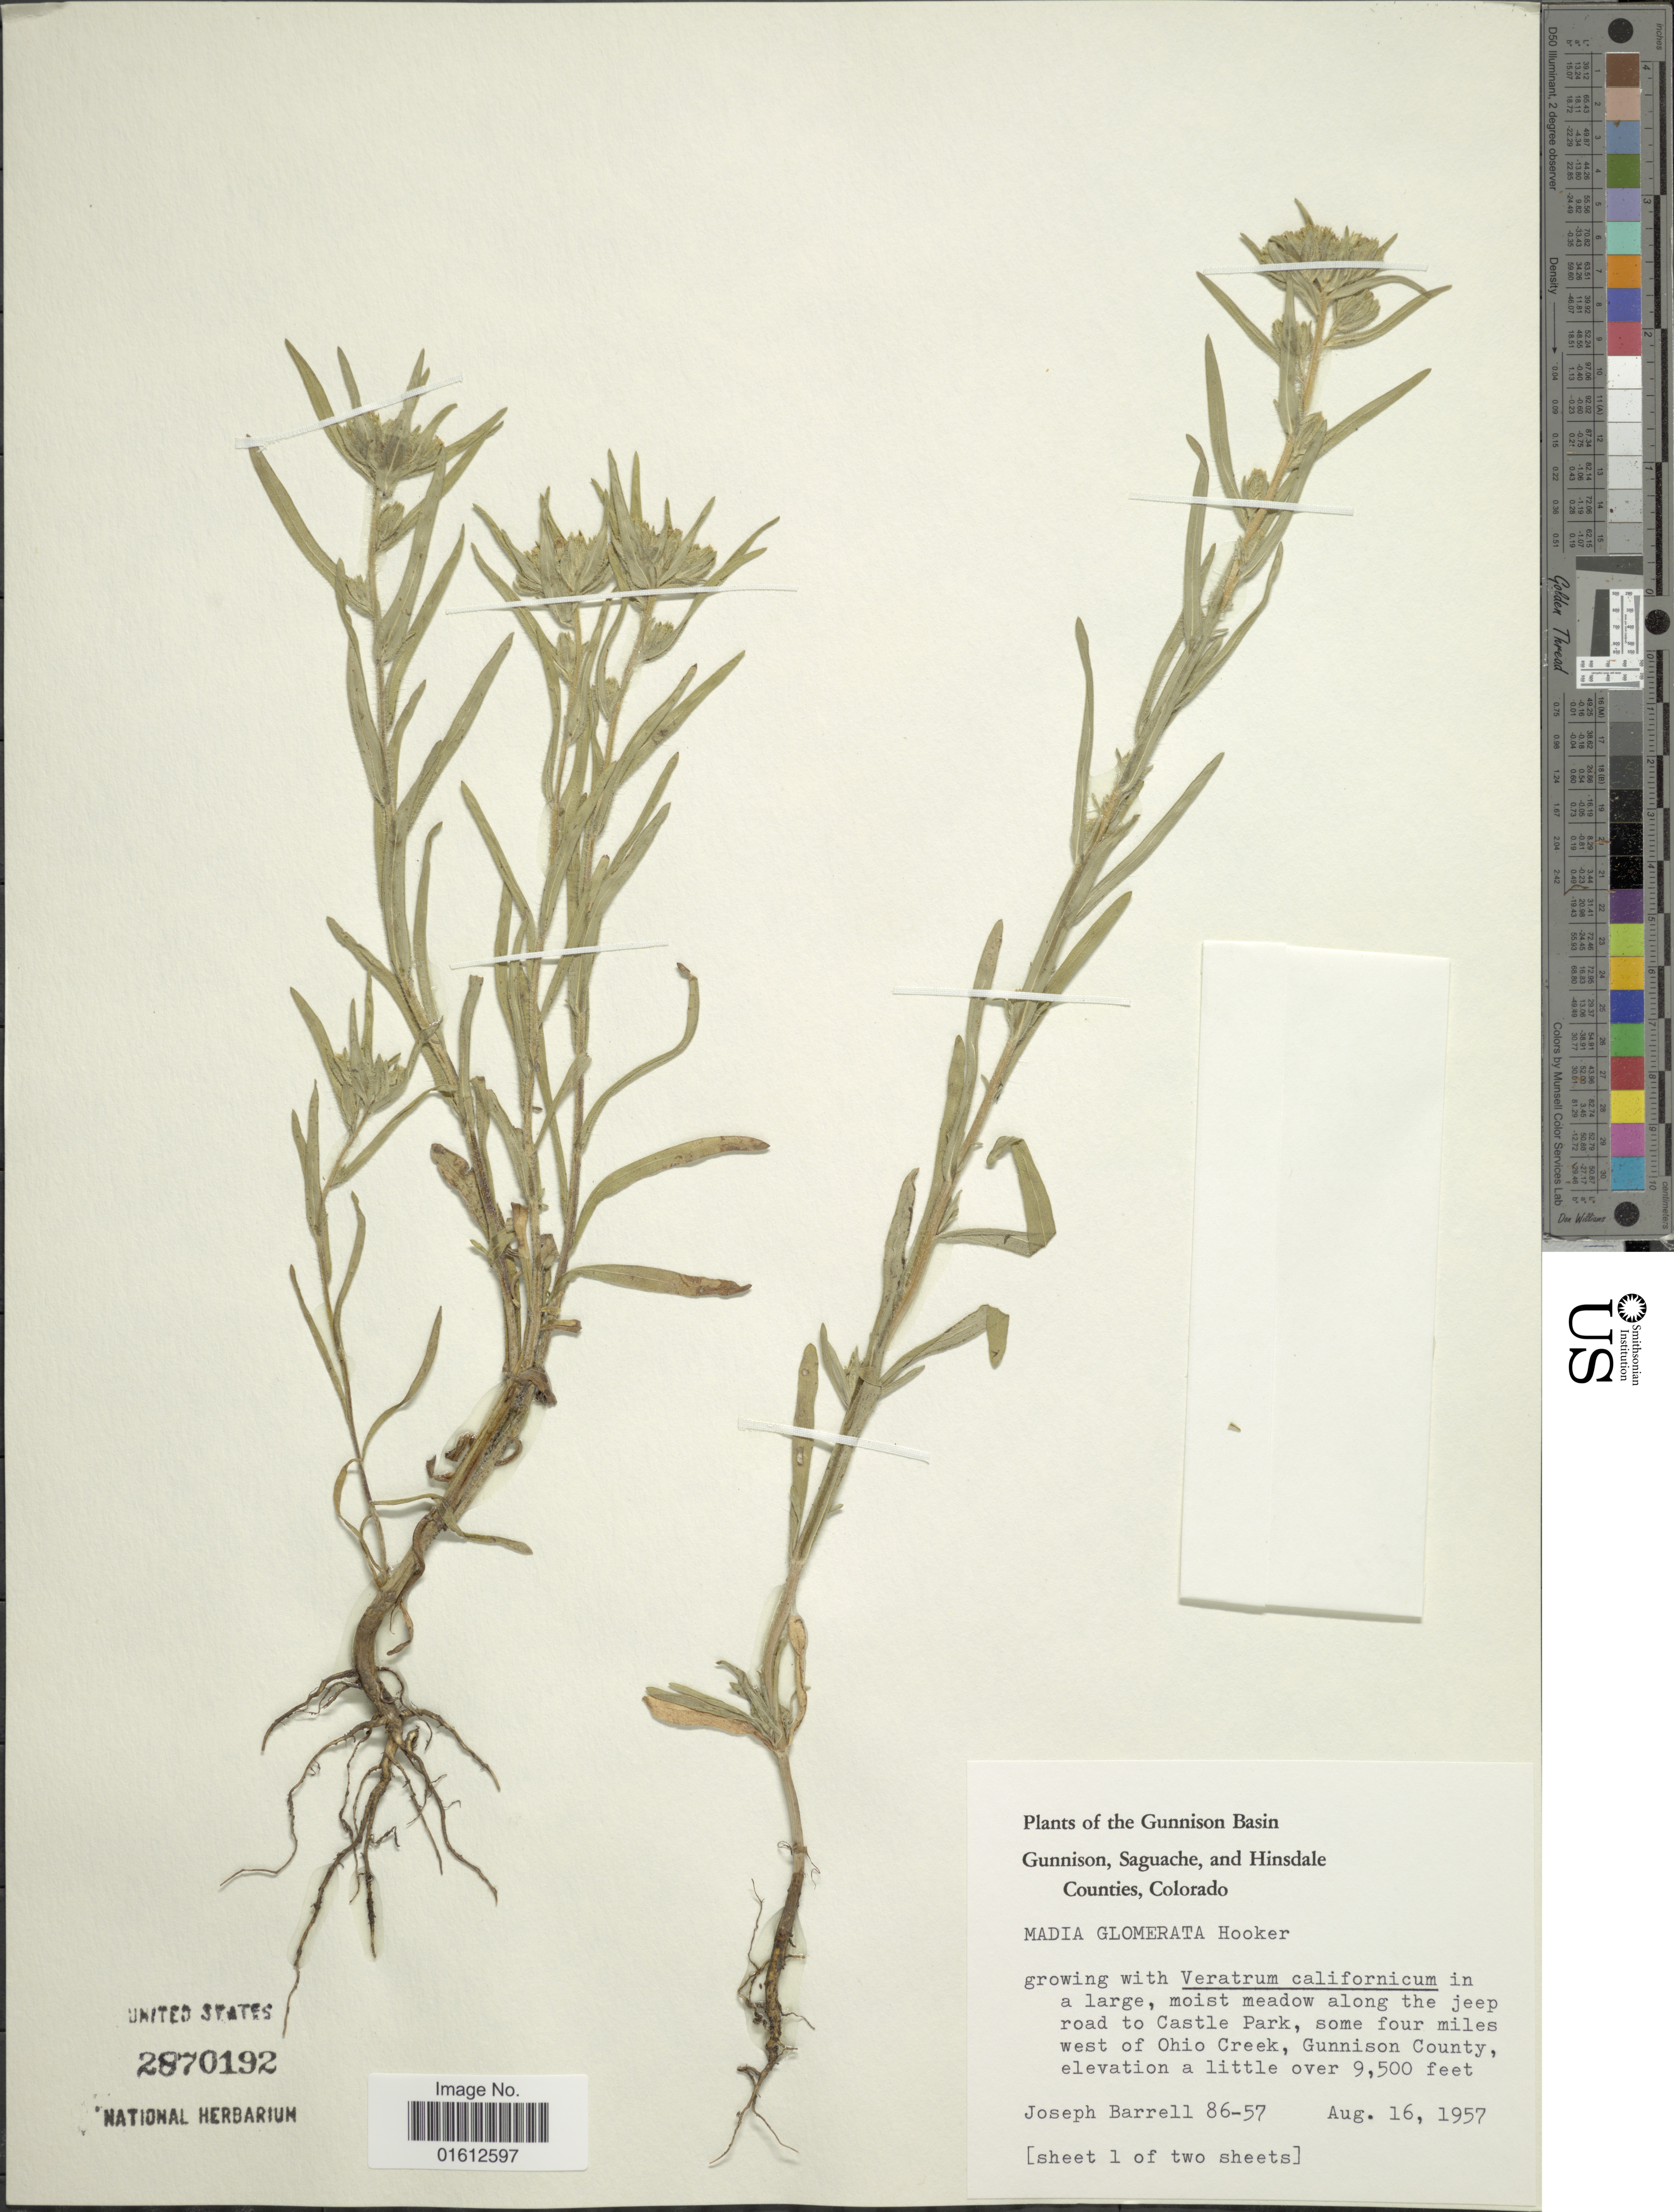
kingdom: Plantae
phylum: Tracheophyta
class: Magnoliopsida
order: Asterales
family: Asteraceae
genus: Madia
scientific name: Madia glomerata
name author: Hook.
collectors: J. Barrell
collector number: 86-57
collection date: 1957-08-16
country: United States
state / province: Colorado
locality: Gunnison Basin. Gunnison, Saguache, and Hinsdale Counties. Moist meadow along the jeep road to Castle Park, some four miles west of Ohio Creek, Gunnison County.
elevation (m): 2896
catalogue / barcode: US 2870192